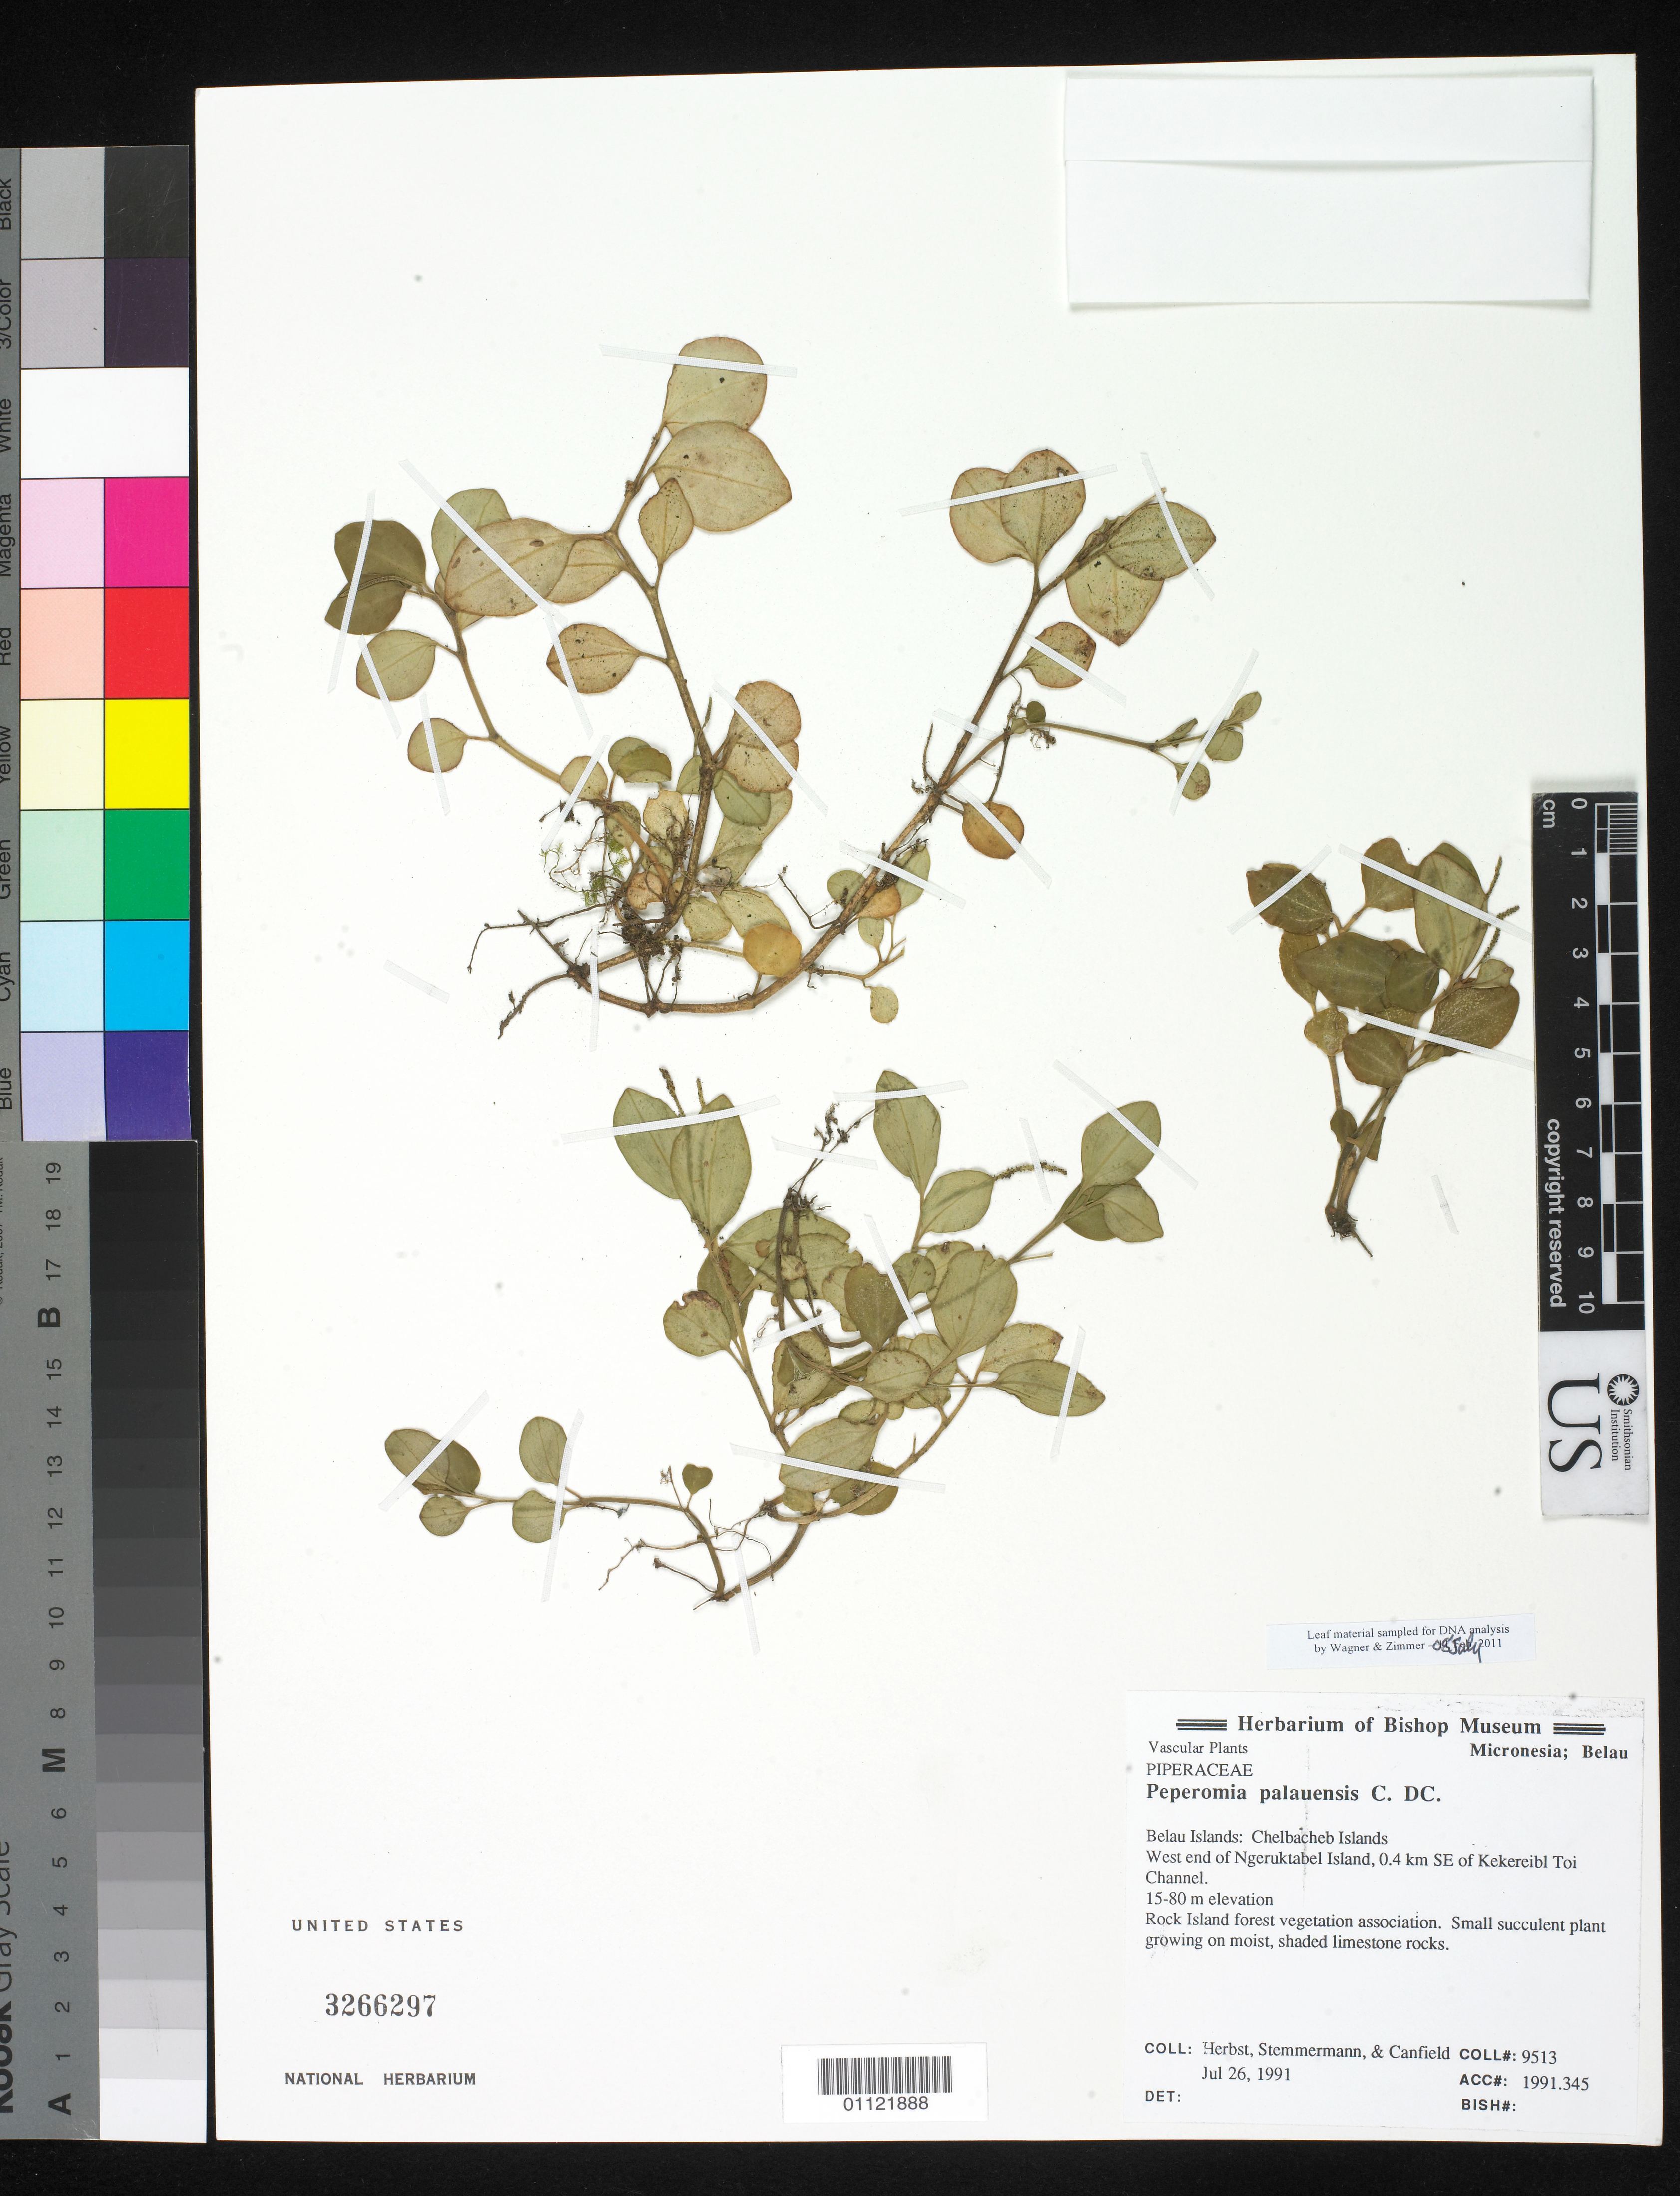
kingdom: Plantae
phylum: Tracheophyta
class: Magnoliopsida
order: Piperales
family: Piperaceae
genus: Peperomia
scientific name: Peperomia palauensis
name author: C. DC.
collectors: D. R. Herbst, -. Stemmermann & -. Canfield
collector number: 9513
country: Palau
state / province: Koror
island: Ngeruktabel [Urukthapel]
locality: W end of Ngeruktabel Island, SE of Kekereibl Toi Channel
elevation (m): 15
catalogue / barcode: US 3266297